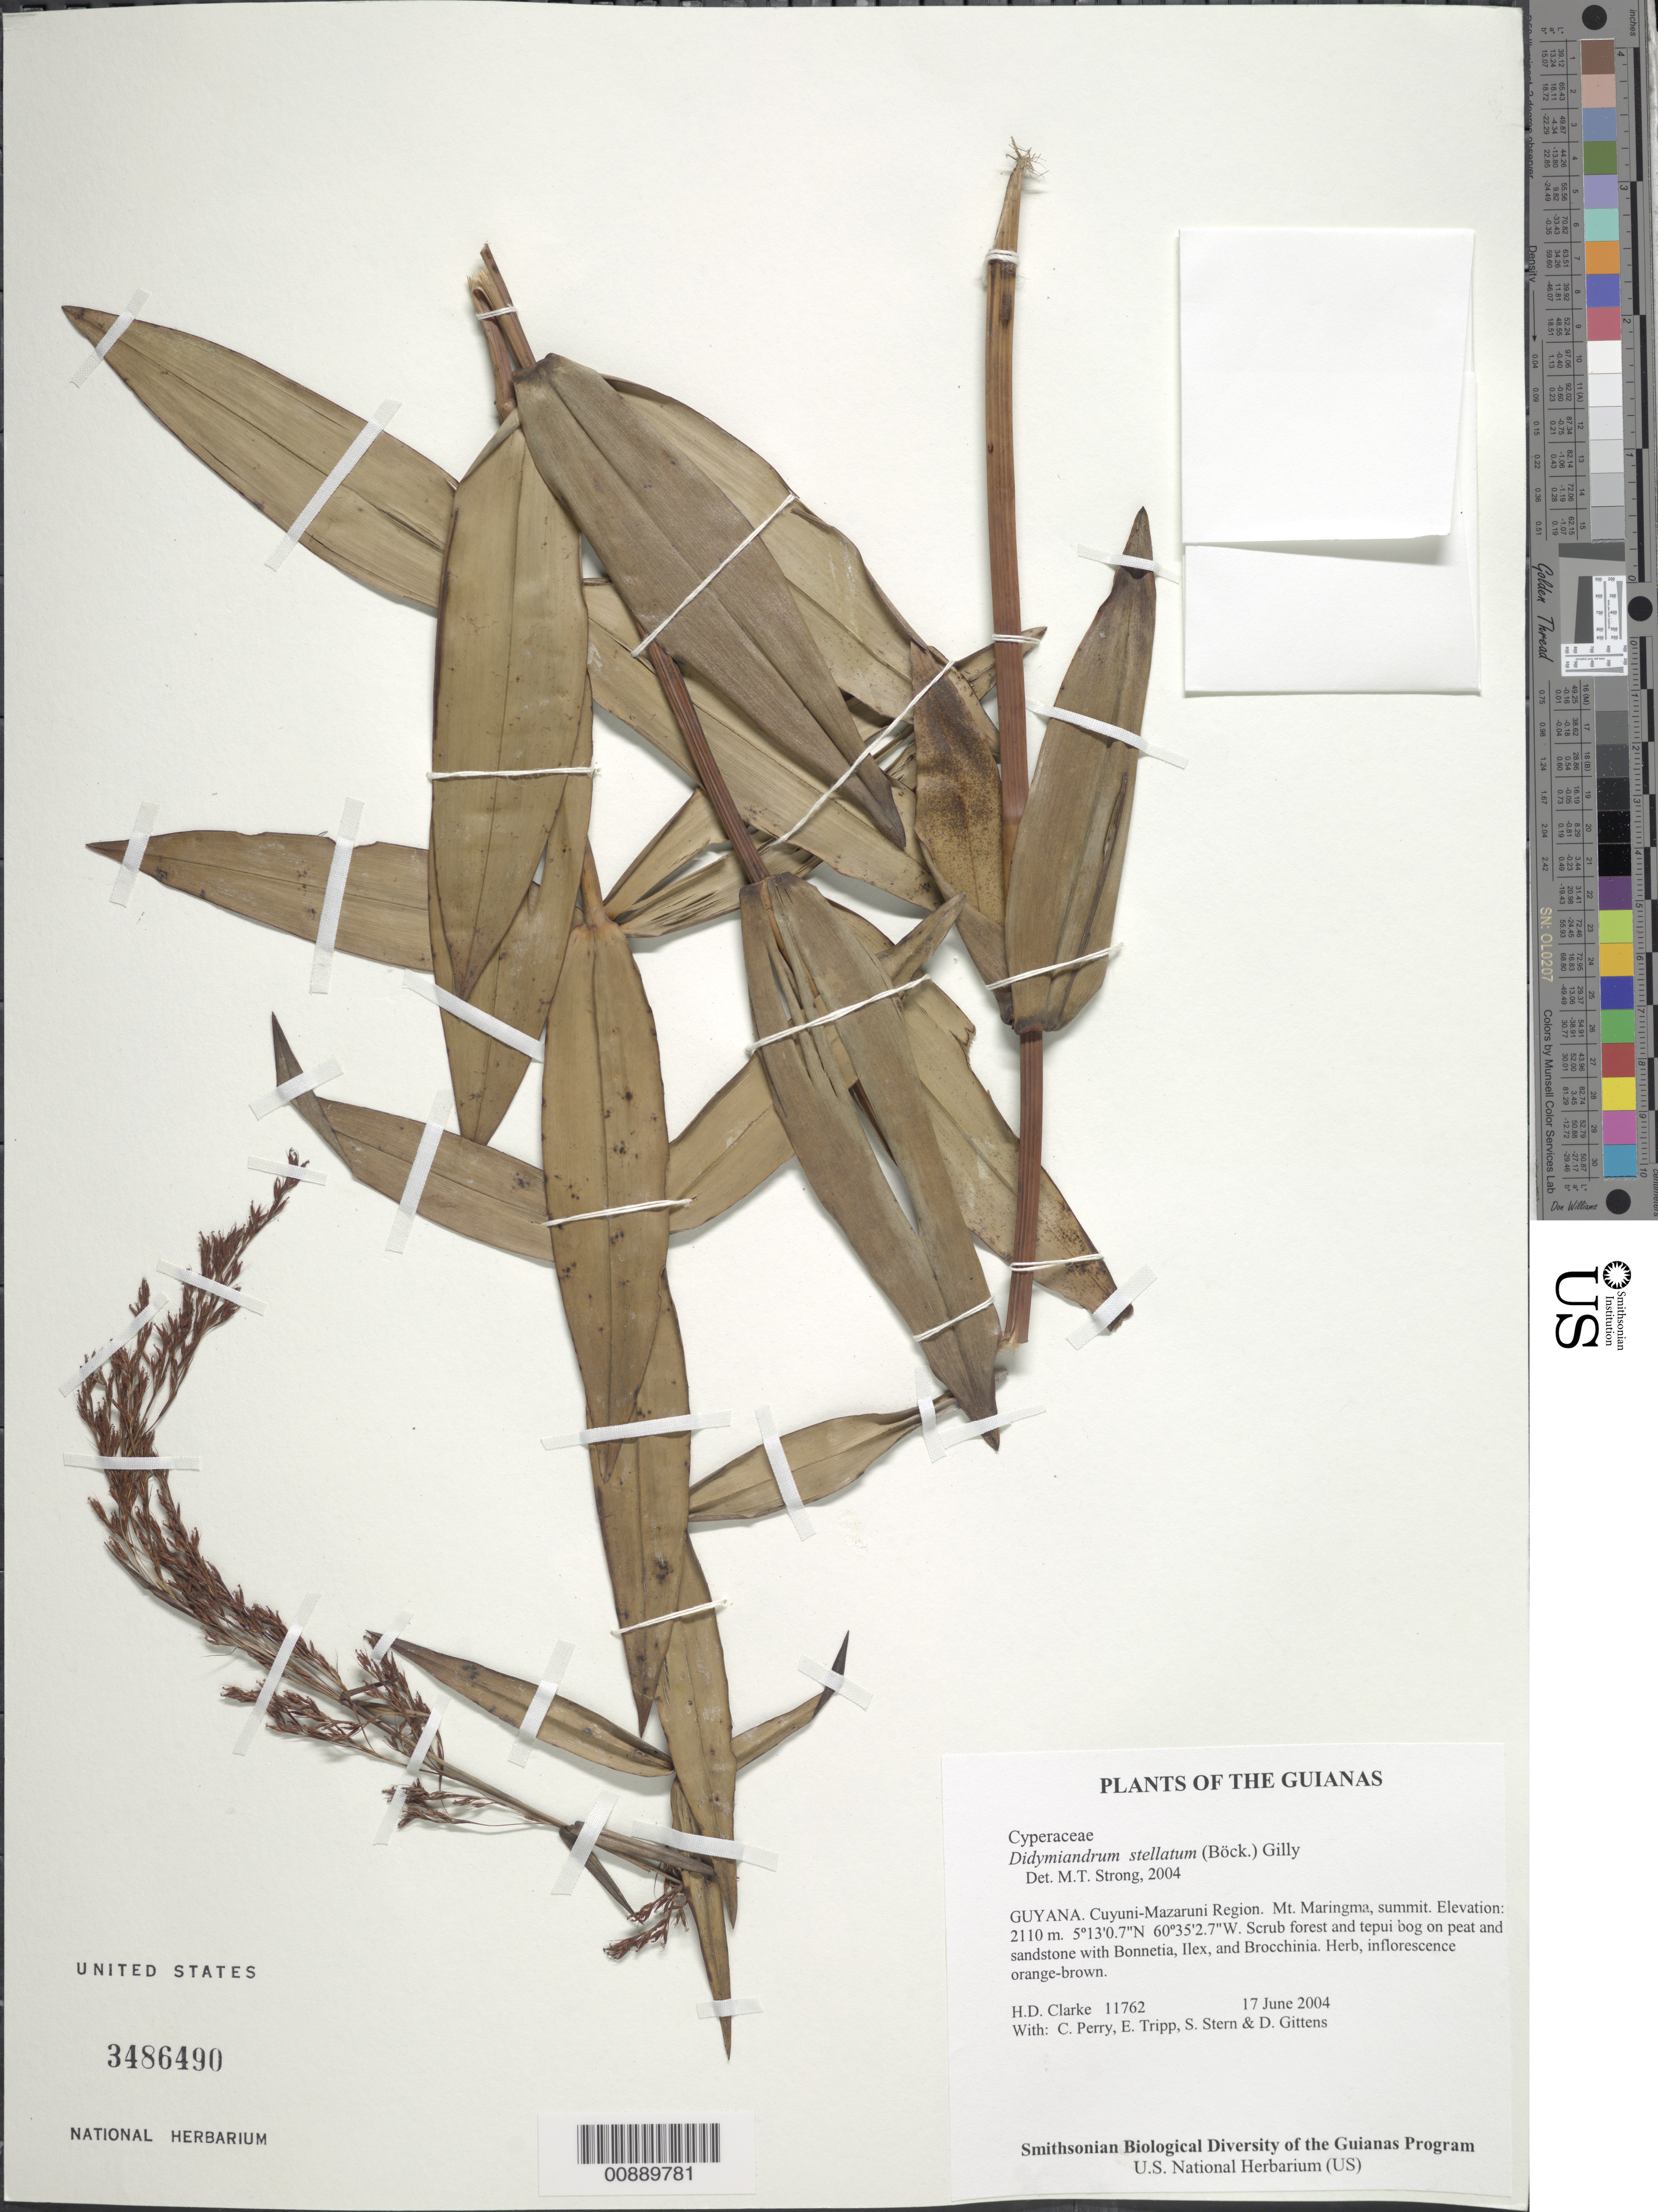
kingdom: Plantae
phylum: Tracheophyta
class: Liliopsida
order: Poales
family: Cyperaceae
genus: Didymiandrum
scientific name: Didymiandrum stellatum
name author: (Boeckeler) Gilly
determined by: Strong, M. T., (US), Smithsonian Institution - National Museum of Natural History (UNITED STATES)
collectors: H. D. Clarke, C. Perry, E. Tripp, S. R. Stern & D. Gittens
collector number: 11762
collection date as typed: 17 June 2004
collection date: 2004-06-17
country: Guyana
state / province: Cuyuni-Mazaruni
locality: Mt. Maringma, summit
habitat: Scrub forest and tepui bog on peat and sandstone with Bonnetia, Ilex, and Brocchinia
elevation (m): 2110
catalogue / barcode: US 3486490